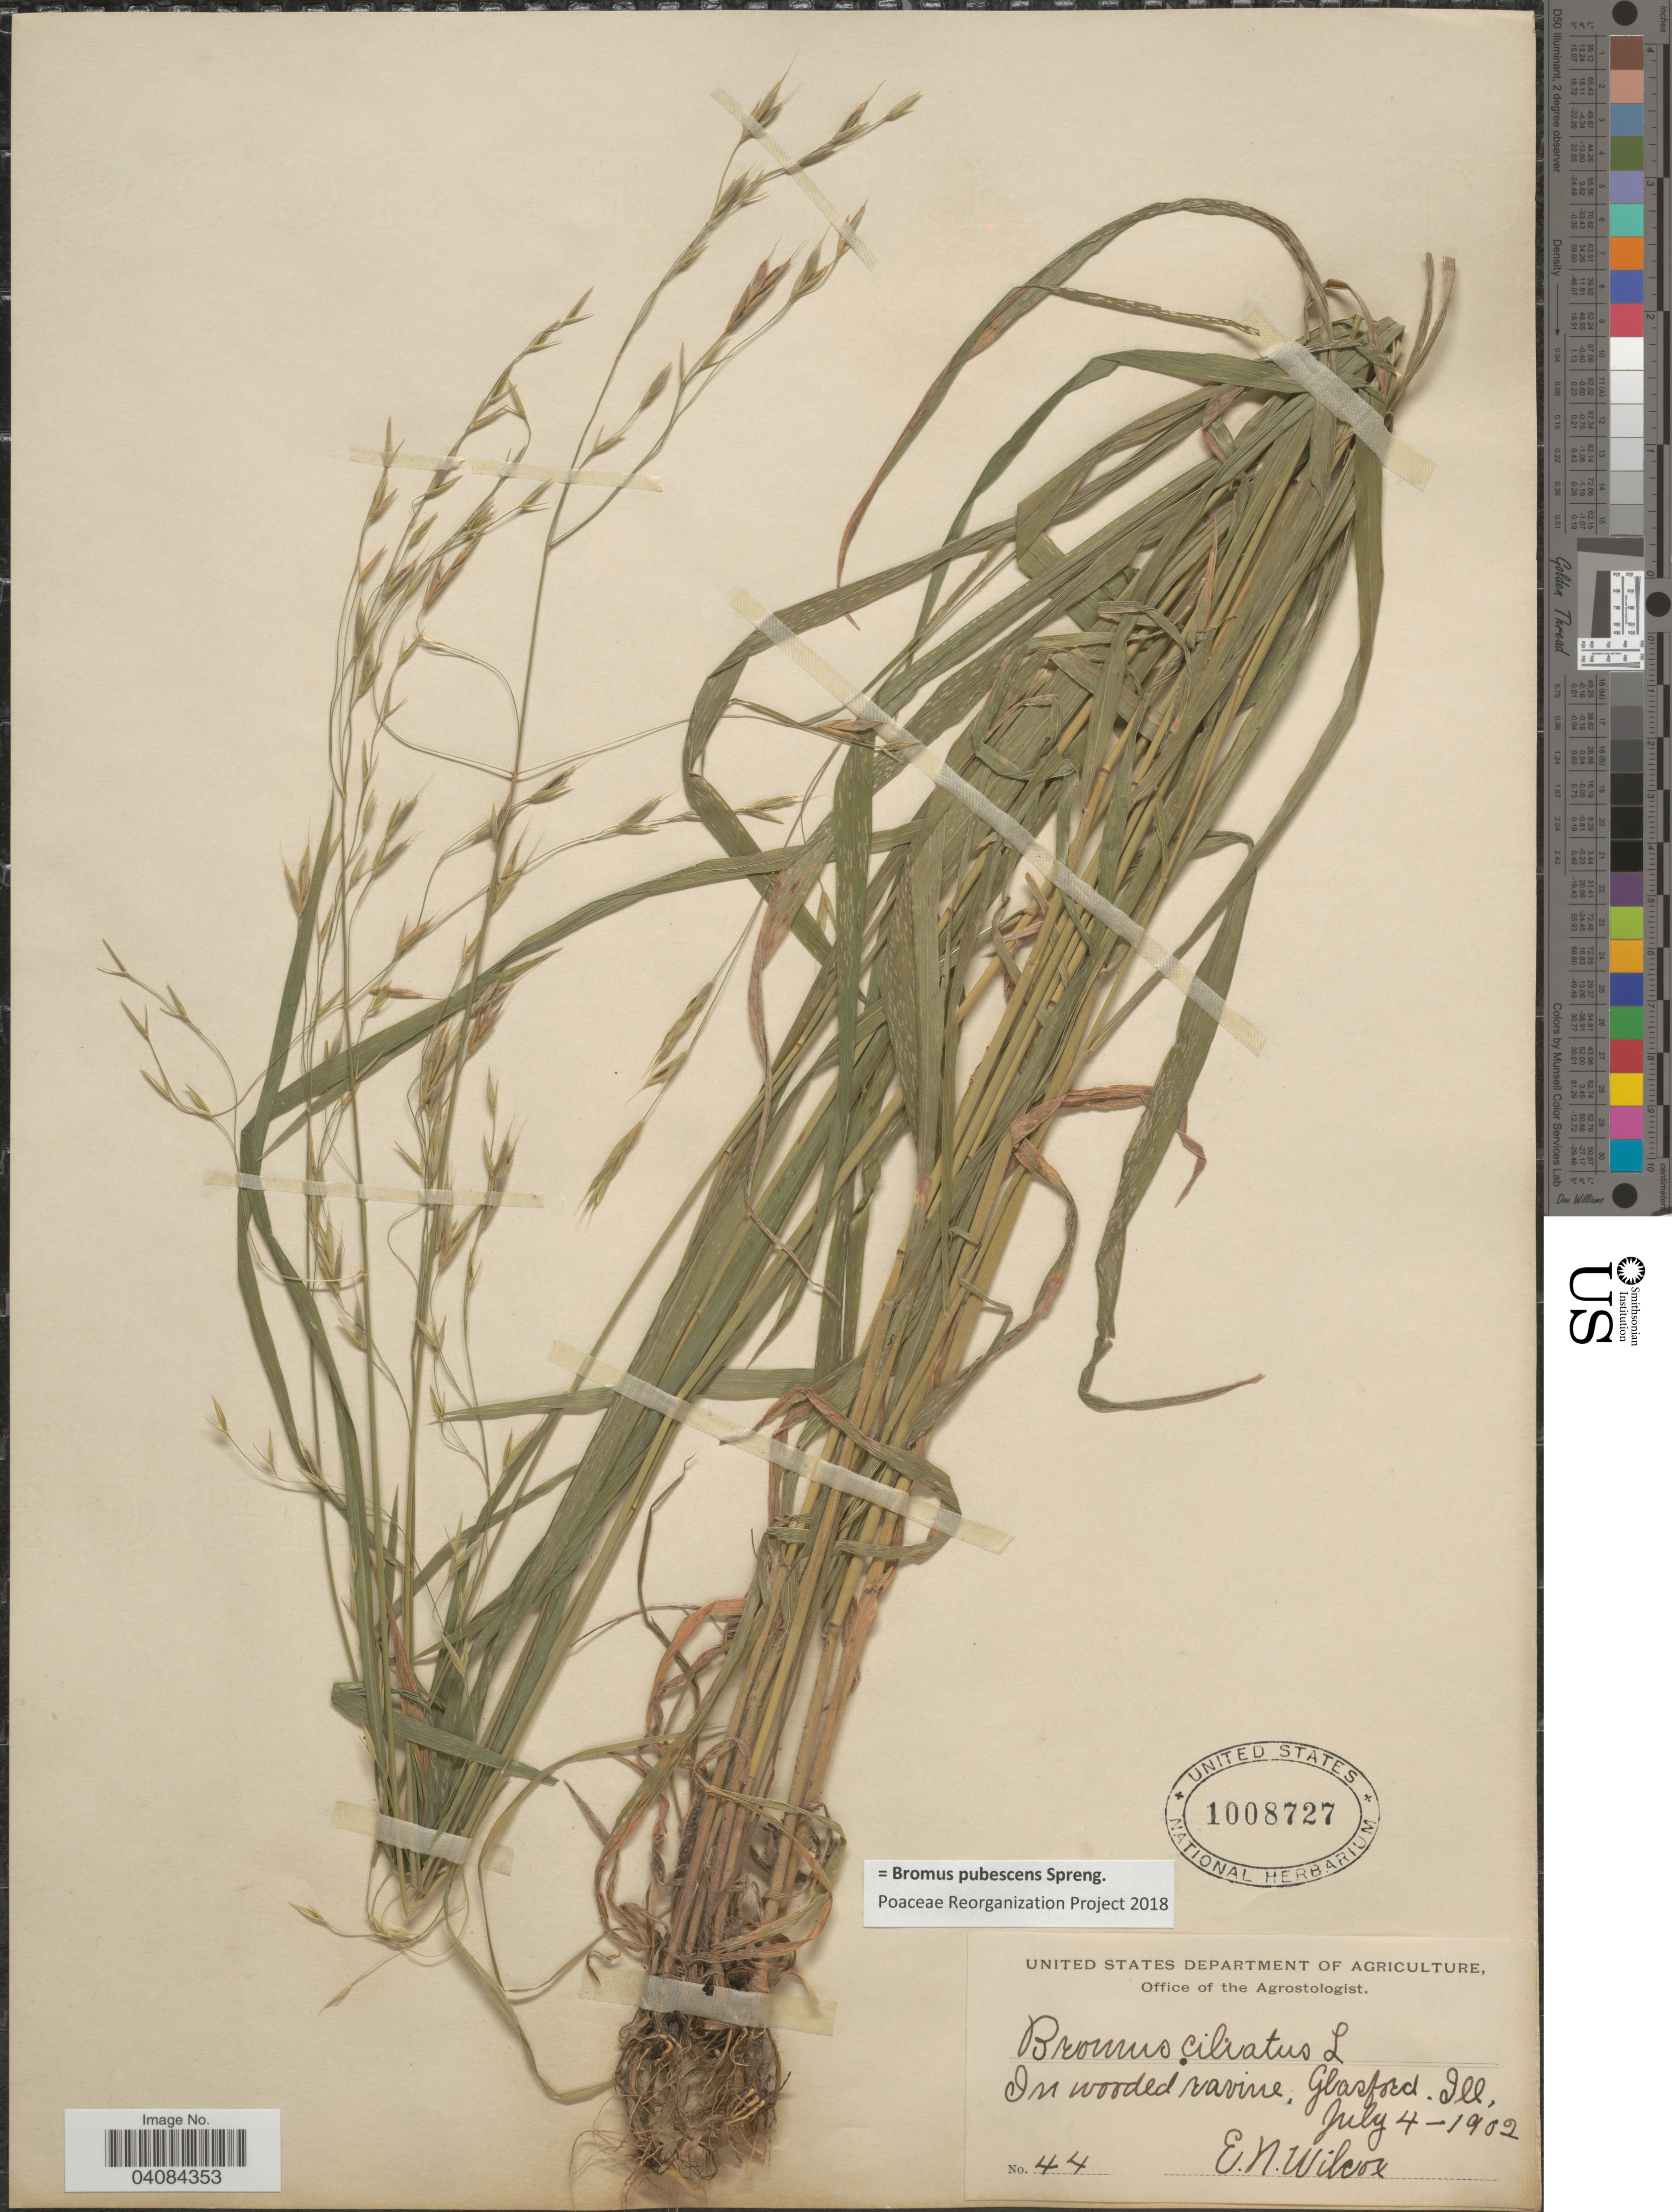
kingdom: Plantae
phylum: Tracheophyta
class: Liliopsida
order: Poales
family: Poaceae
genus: Bromus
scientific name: Bromus pubescens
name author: Muhl. ex Willd.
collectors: E. Wilcox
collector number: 44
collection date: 1902-07-04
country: United States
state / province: Illinois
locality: In wooded ravine, Glasford.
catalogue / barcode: US 1008727